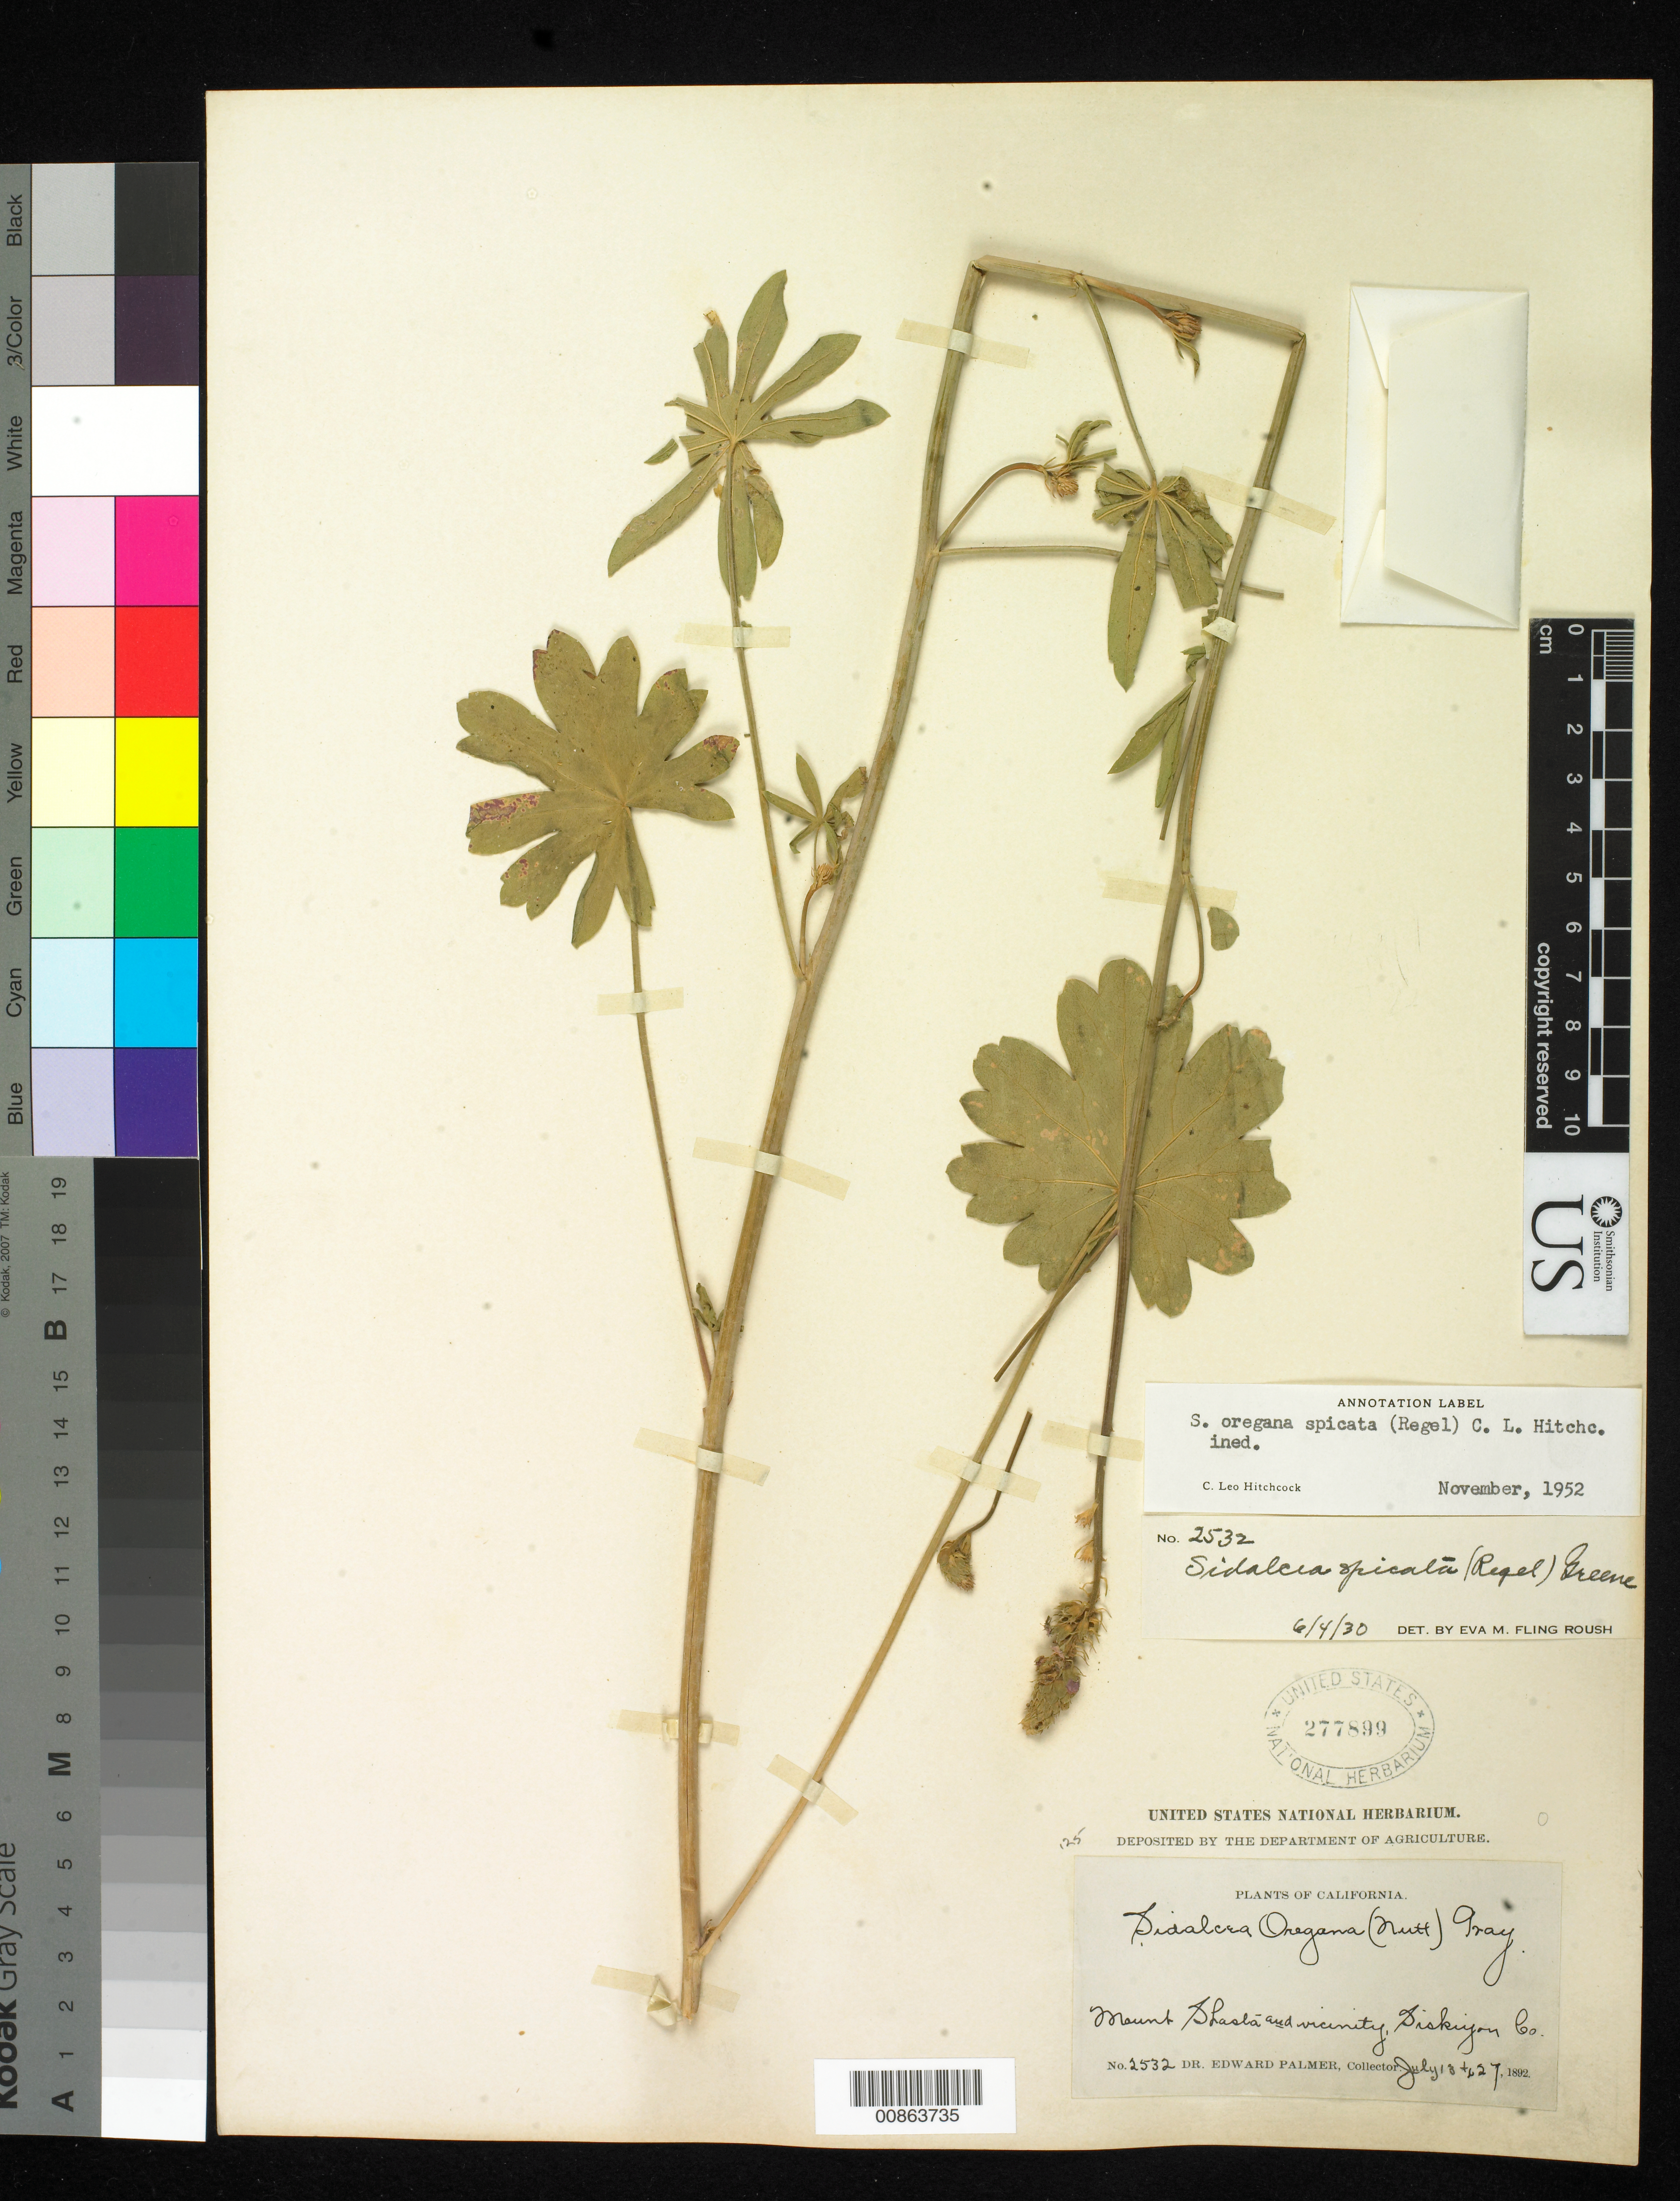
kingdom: Plantae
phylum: Tracheophyta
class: Magnoliopsida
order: Malvales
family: Malvaceae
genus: Sidalcea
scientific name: Sidalcea oregana subsp. spicata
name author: (Nutt. ex Torr. & A. Gray) A. Gray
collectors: E. Palmer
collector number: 2532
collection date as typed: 13 Jul 1892 to 27 Jul 1892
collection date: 1892-07-13/1892-07-27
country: United States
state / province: California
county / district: Siskiyou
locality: Mount Shasta and vicinity, Siskiyou County, California.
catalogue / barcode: US 277899